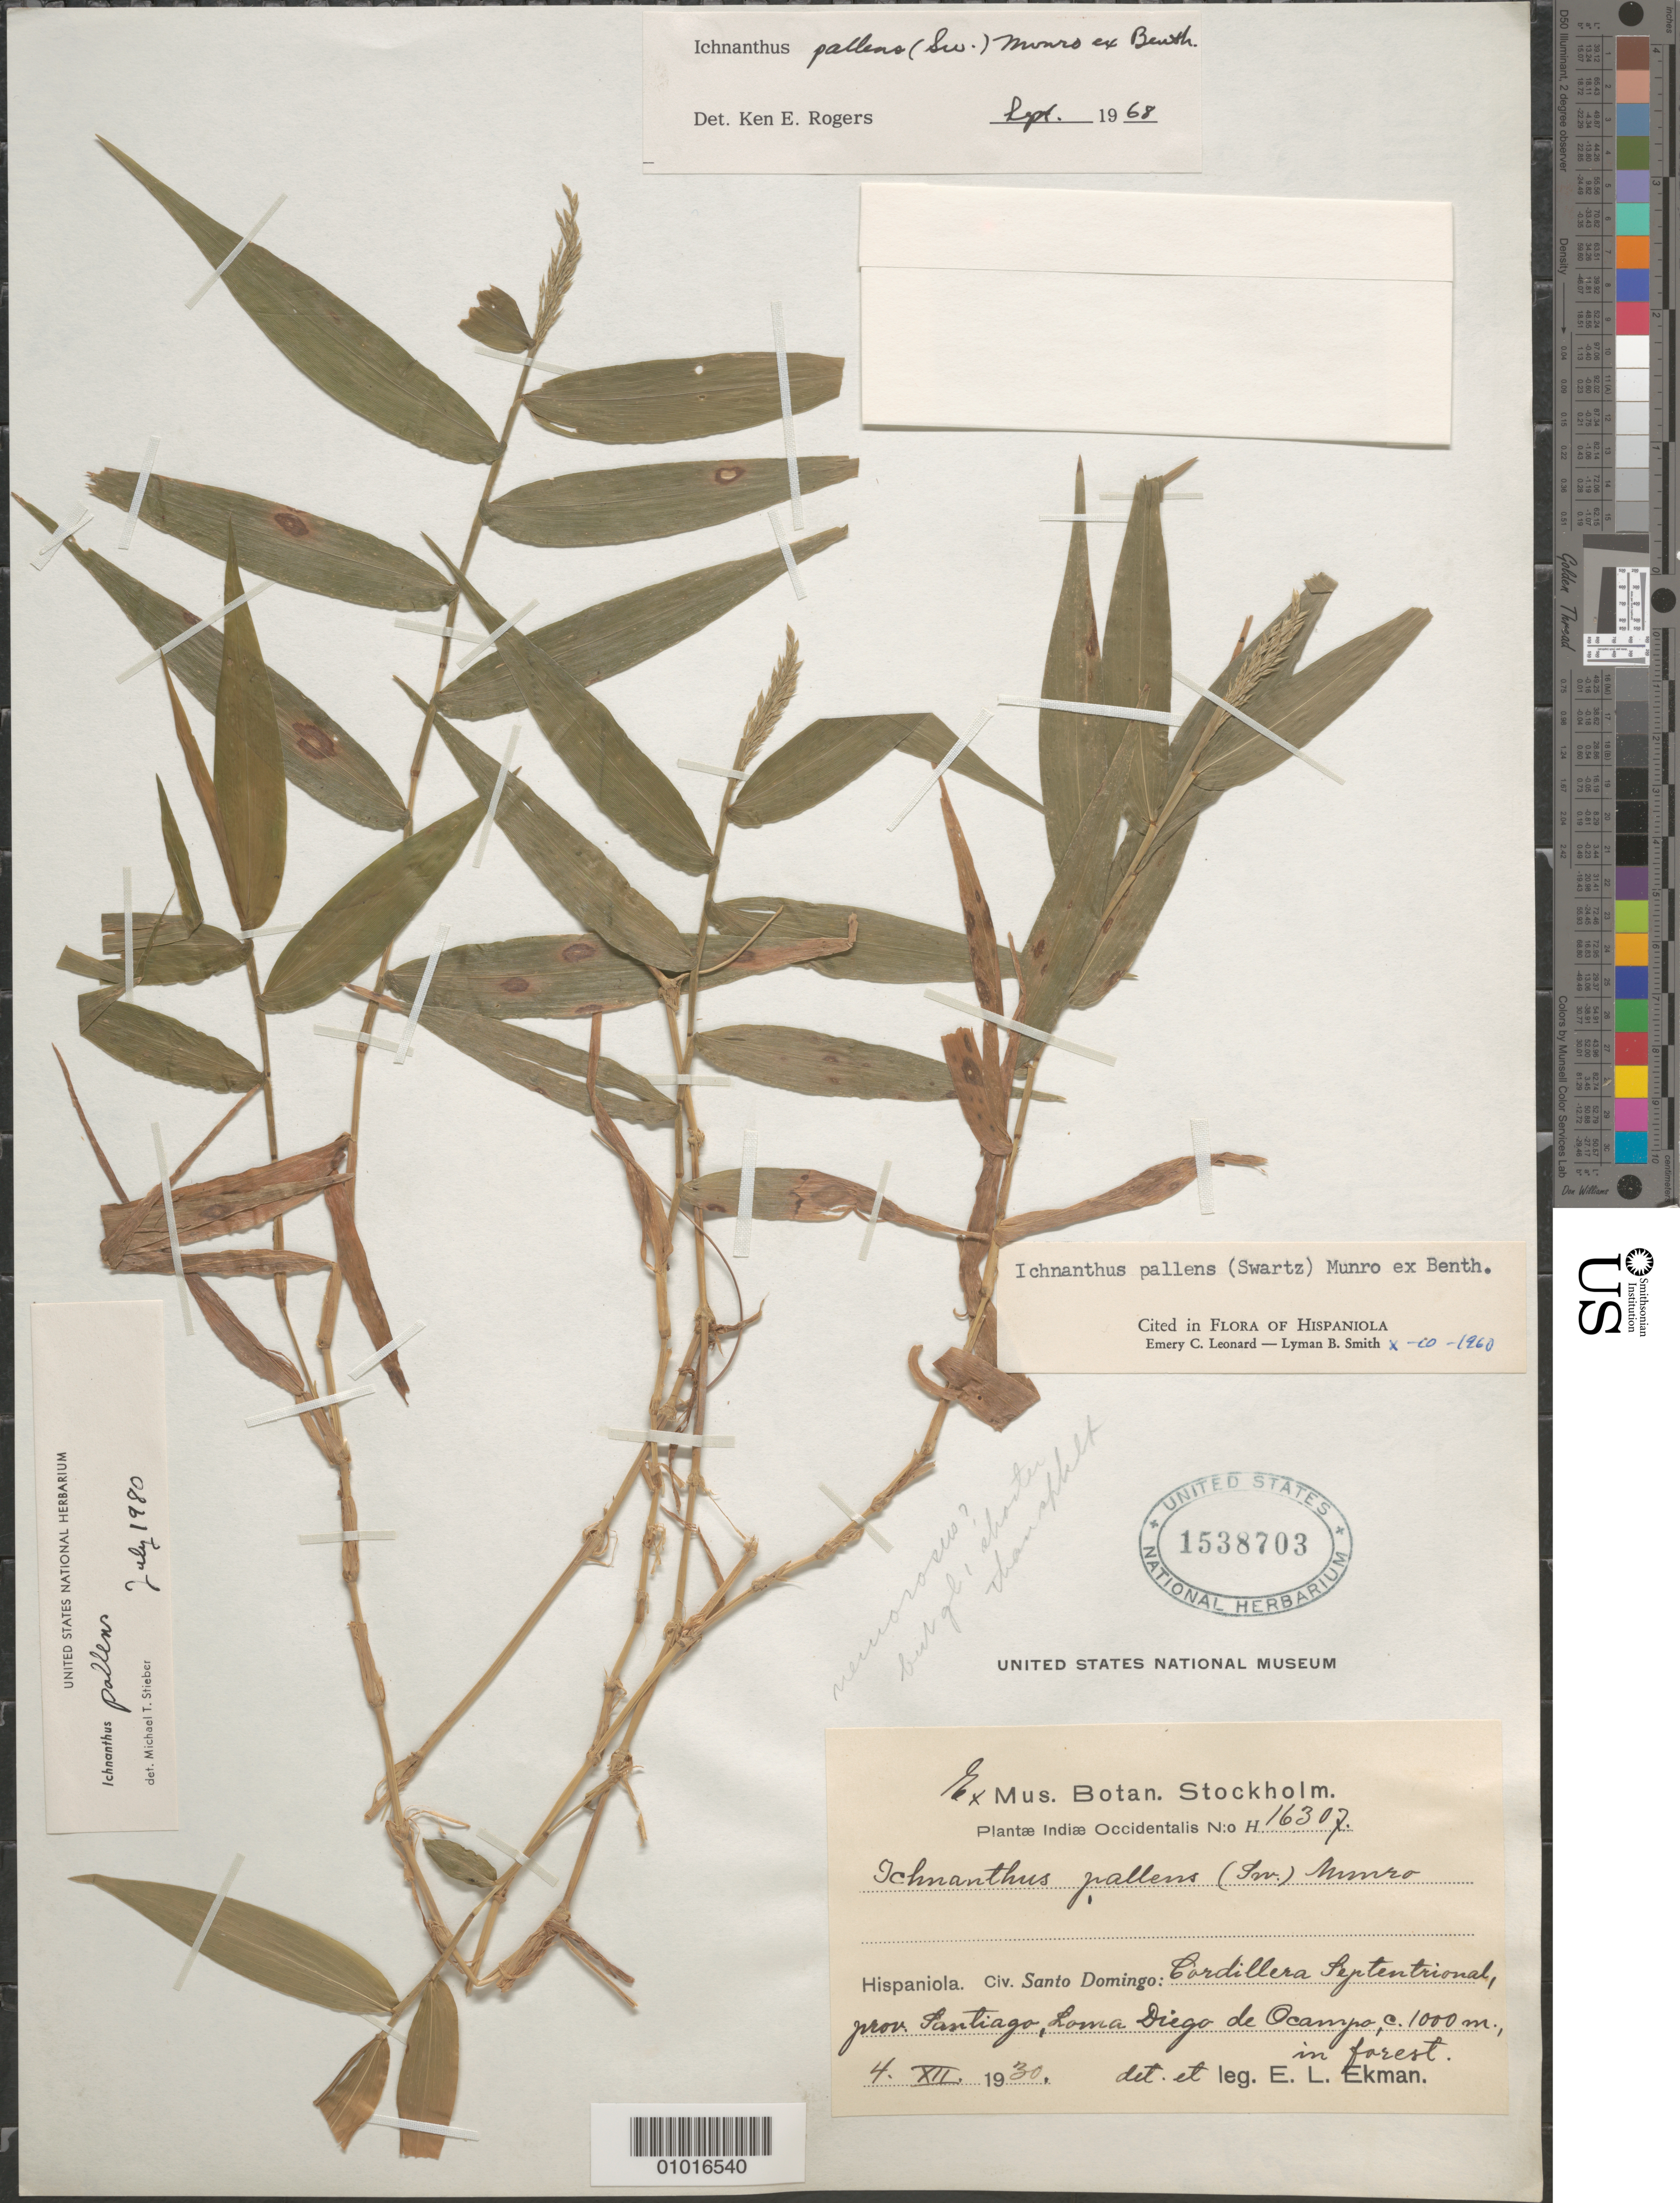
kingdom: Plantae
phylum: Tracheophyta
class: Liliopsida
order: Poales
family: Poaceae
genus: Ichnanthus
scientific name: Ichnanthus pallens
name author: (Sw.) Munro ex Benth.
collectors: E. L. Ekman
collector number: H 16307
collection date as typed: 04 Dec 1930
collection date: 1930-12-04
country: Dominican Republic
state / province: Santiago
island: Hispaniola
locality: Cordillera Septentrional, Loma Diego de Ocampo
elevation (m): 1000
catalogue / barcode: US 1538703